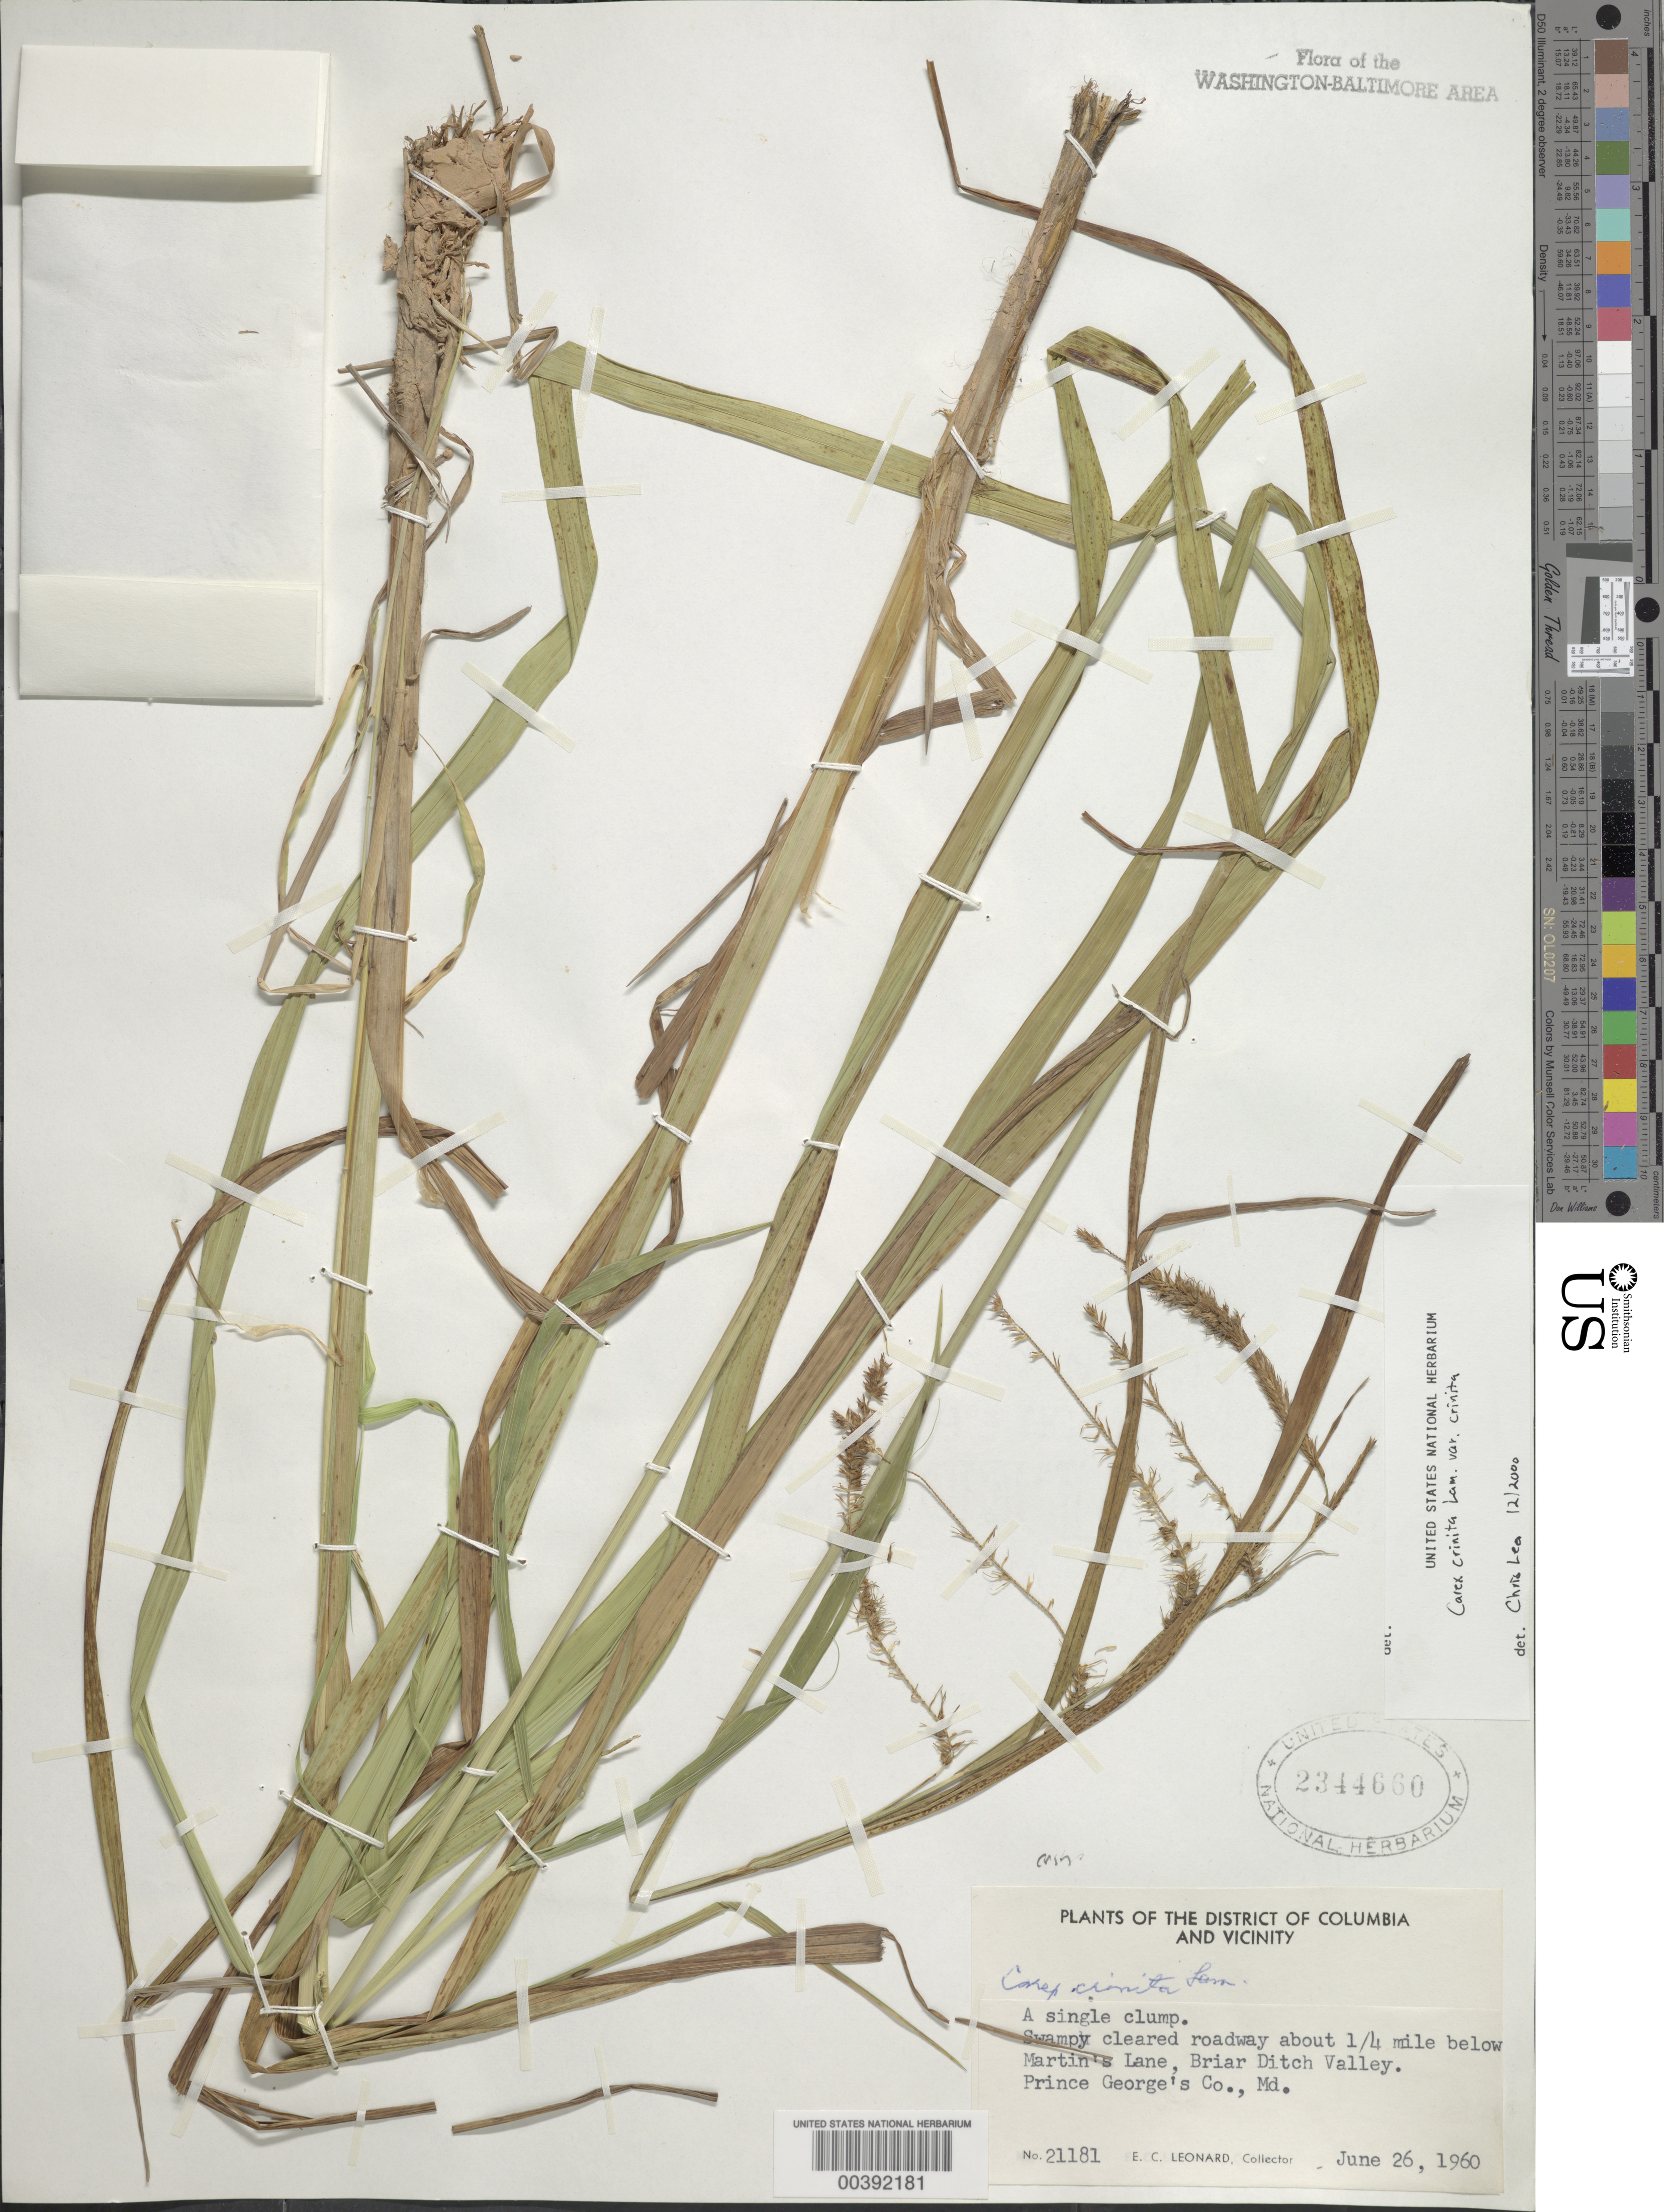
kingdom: Plantae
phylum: Tracheophyta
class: Liliopsida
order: Poales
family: Cyperaceae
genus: Carex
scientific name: Carex crinita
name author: Lam.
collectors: E. C. Leonard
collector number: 21181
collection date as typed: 26 Jun 1960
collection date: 1960-06-26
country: United States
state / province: Maryland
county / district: Prince George's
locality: Below Martins Lane, Briar Ditch Valley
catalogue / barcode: US 2344660